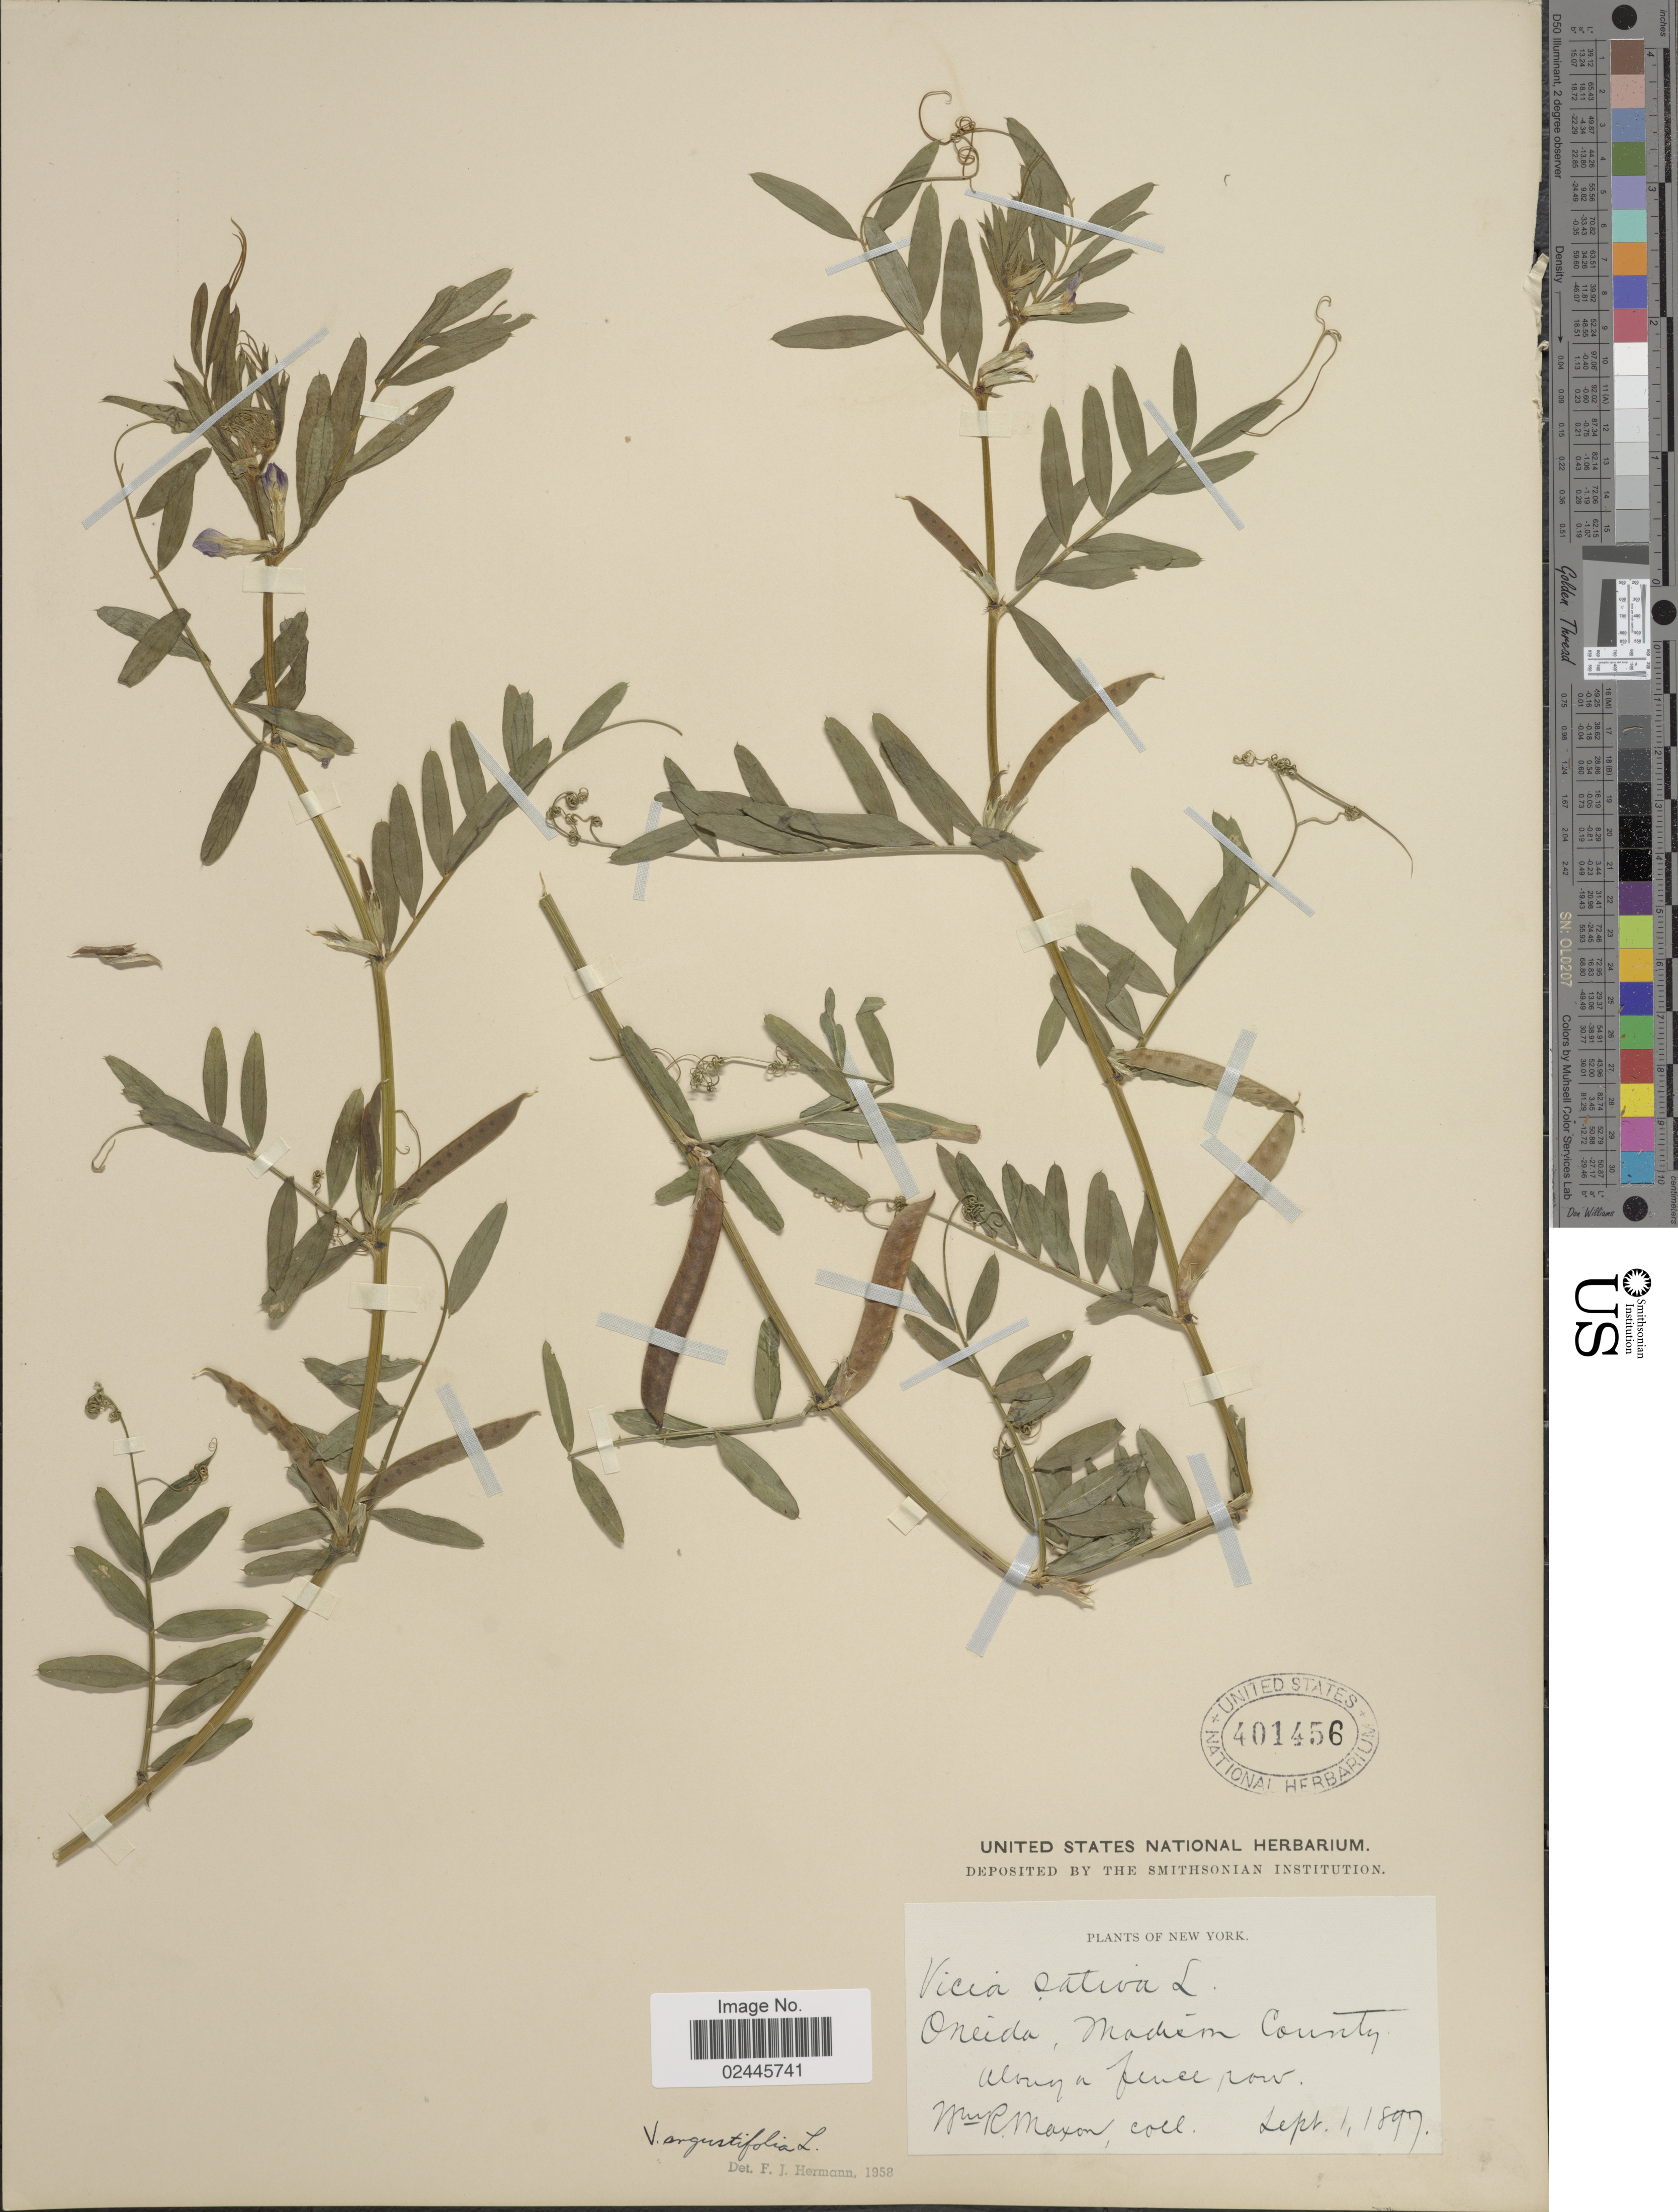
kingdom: Plantae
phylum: Tracheophyta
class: Magnoliopsida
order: Fabales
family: Fabaceae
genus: Vicia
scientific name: Vicia angustifolia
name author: L.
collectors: W. R. Maxon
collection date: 1897-09-01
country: United States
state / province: New York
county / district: Oneida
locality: Oneida, Madison County. Along a fence row.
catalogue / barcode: US 4017456